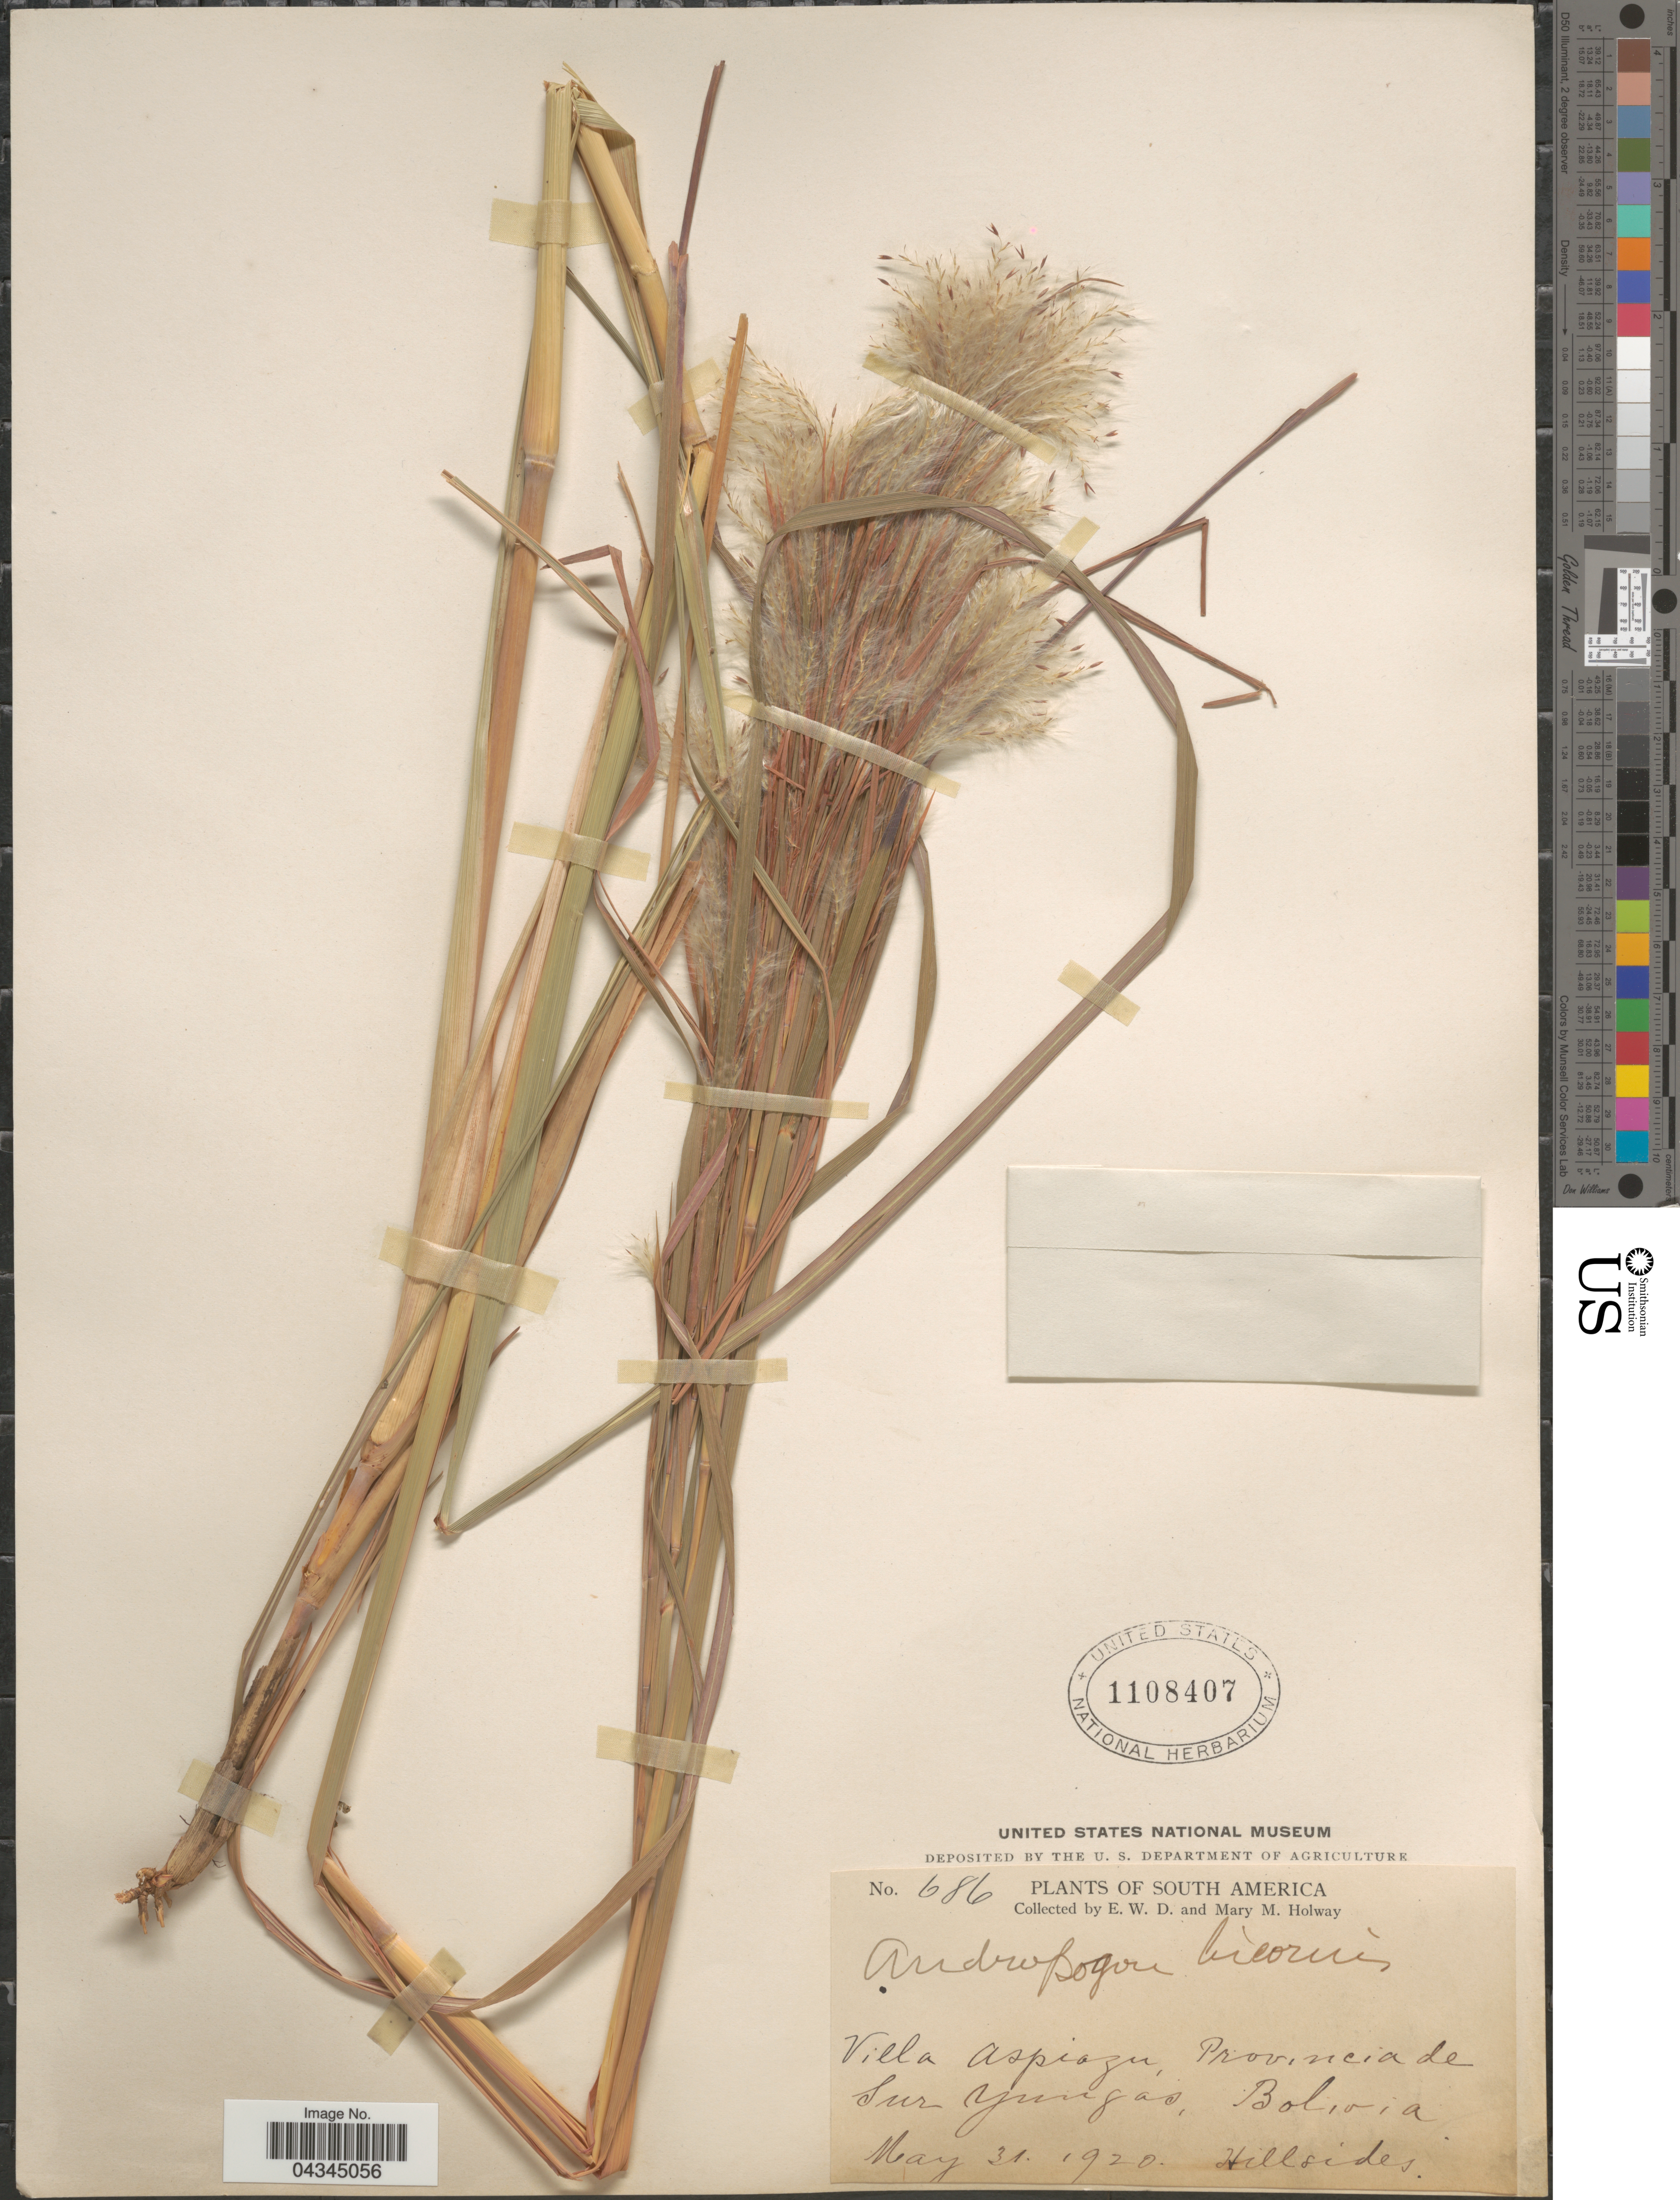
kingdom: Plantae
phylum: Tracheophyta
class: Liliopsida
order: Poales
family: Poaceae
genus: Andropogon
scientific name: Andropogon bicornis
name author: L.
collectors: E. W. D. Holway & M. M. Holway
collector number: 686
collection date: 1920-05-31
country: Bolivia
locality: Villa Aspiozu, Provincia del Sur Yungas.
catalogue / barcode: US 1108407